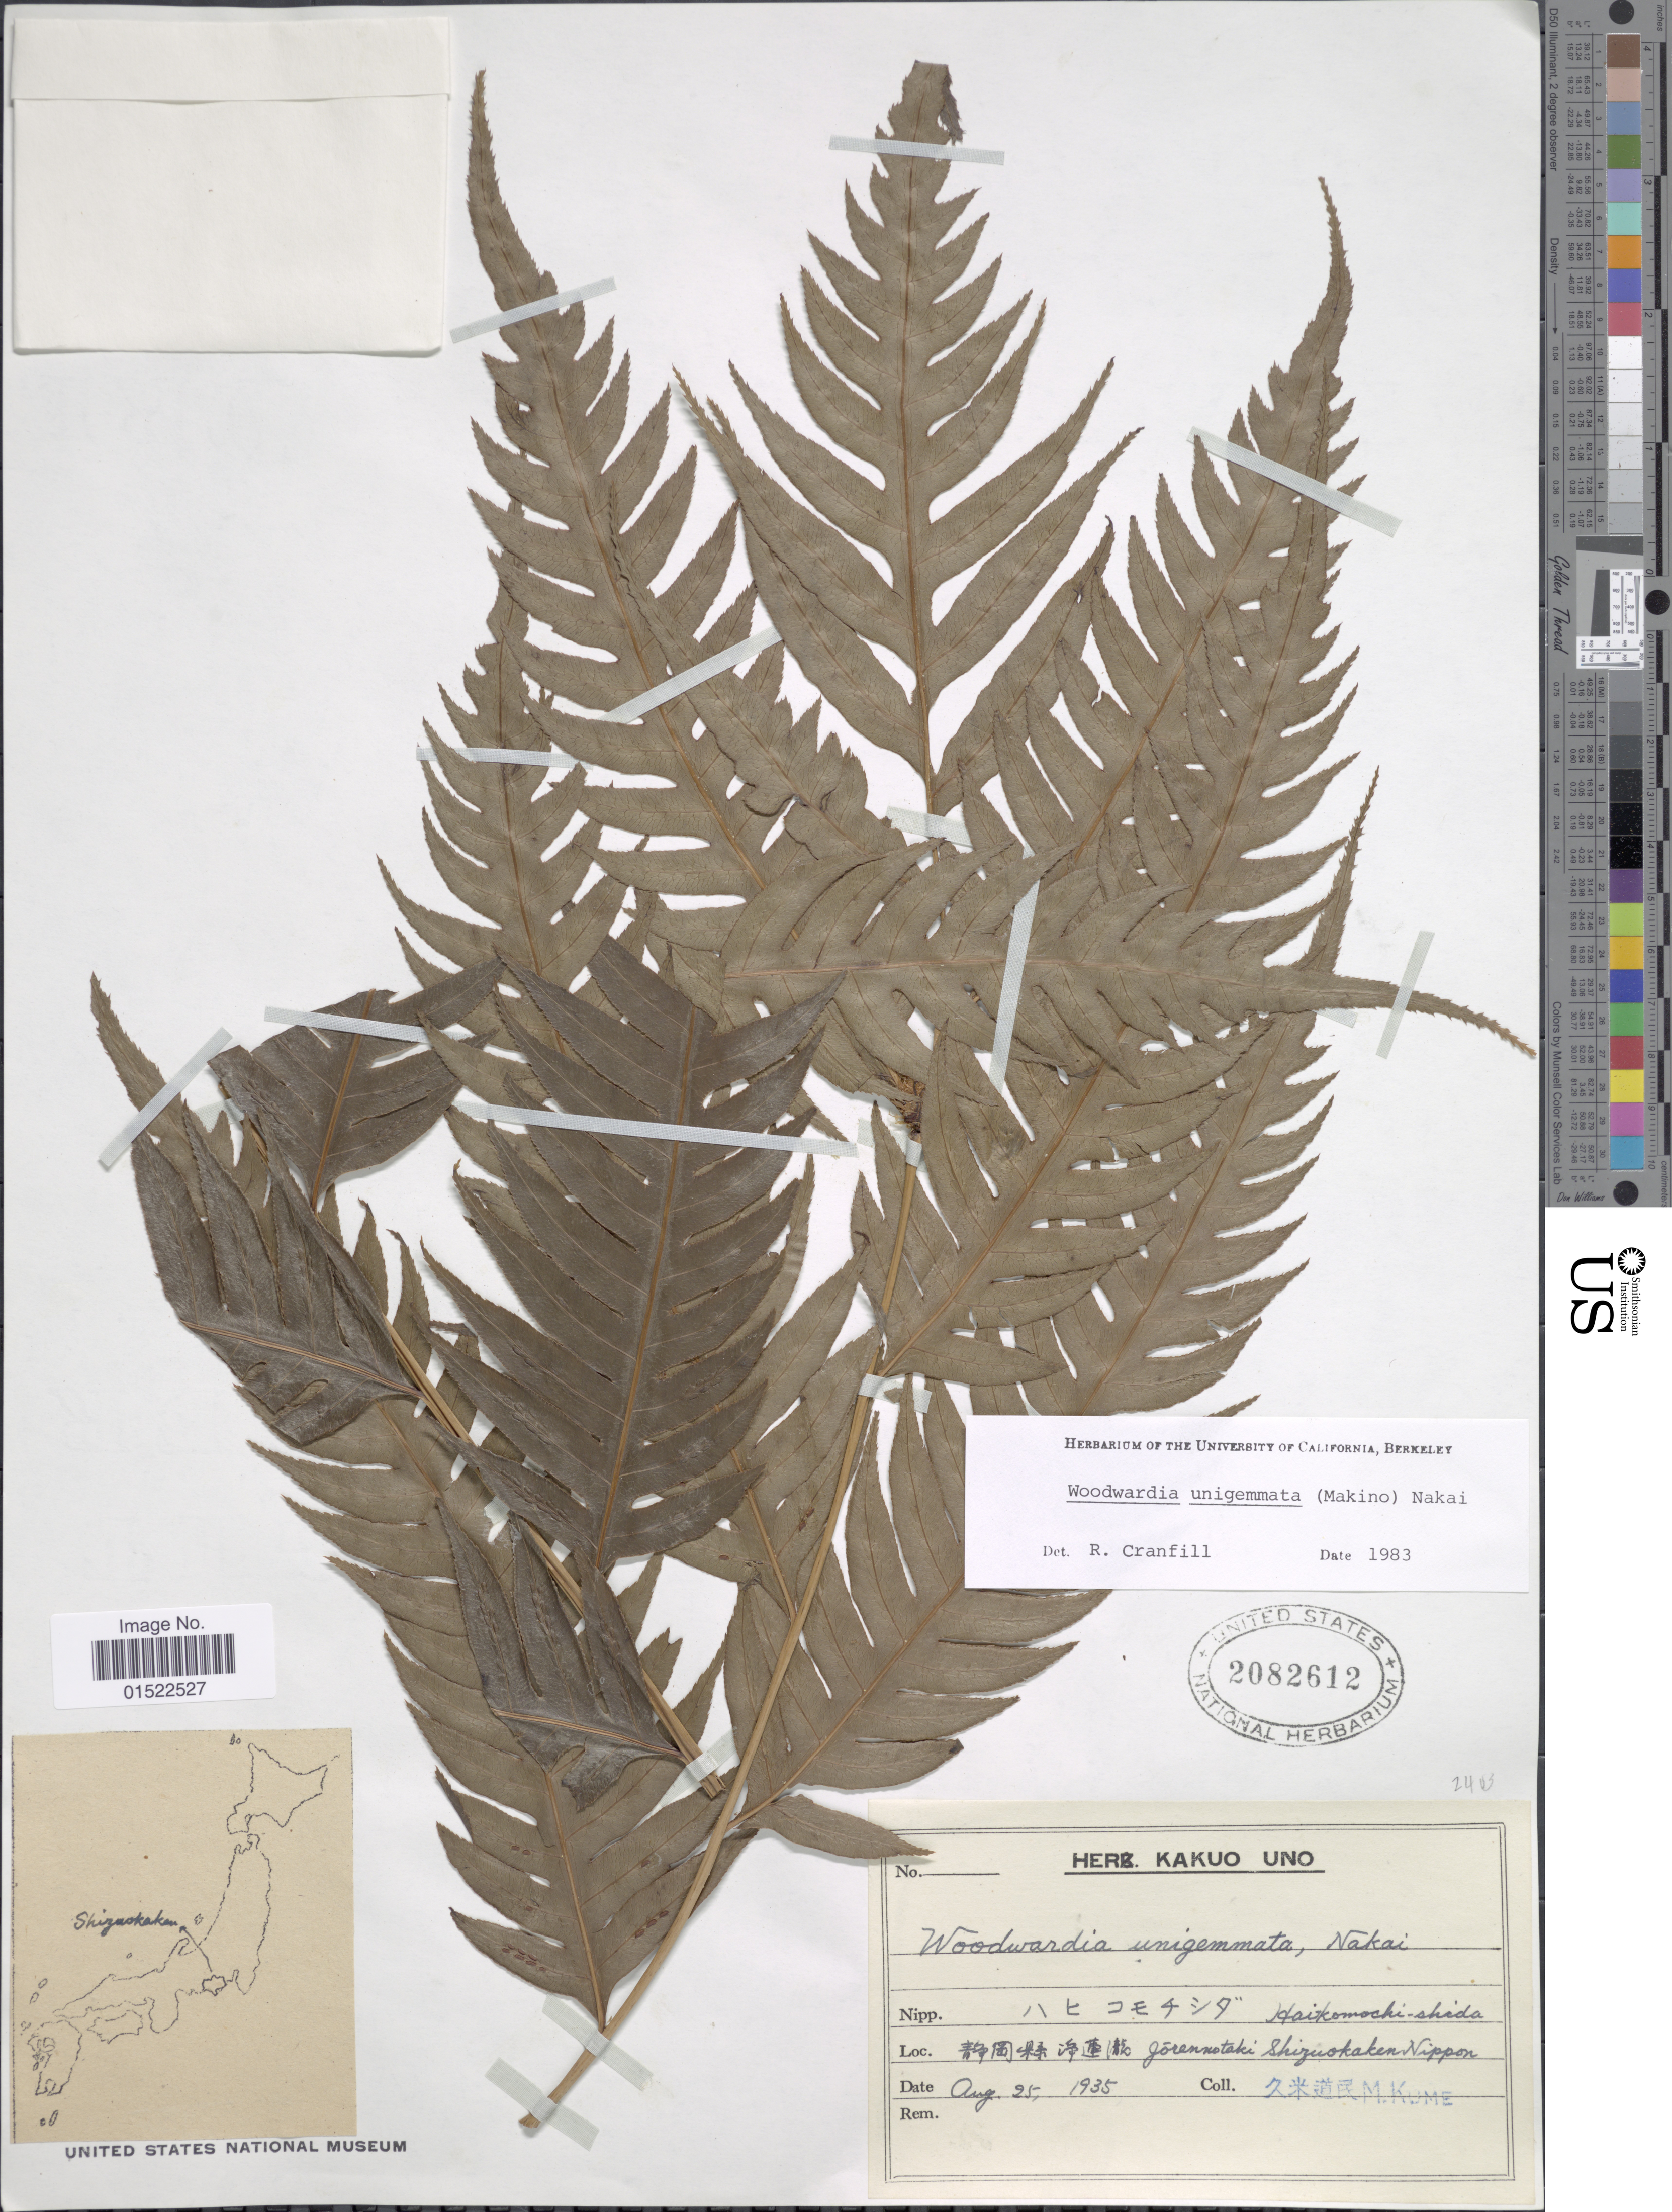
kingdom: Plantae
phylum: Tracheophyta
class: Polypodiopsida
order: Polypodiales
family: Blechnaceae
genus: Woodwardia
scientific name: Woodwardia unigemmata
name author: (Makino) Nakai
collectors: M. Kume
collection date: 1935-08-25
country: Japan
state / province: Sizuoka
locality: Jorennotaki, Shizuoka-ken Nippon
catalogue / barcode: US 28082612